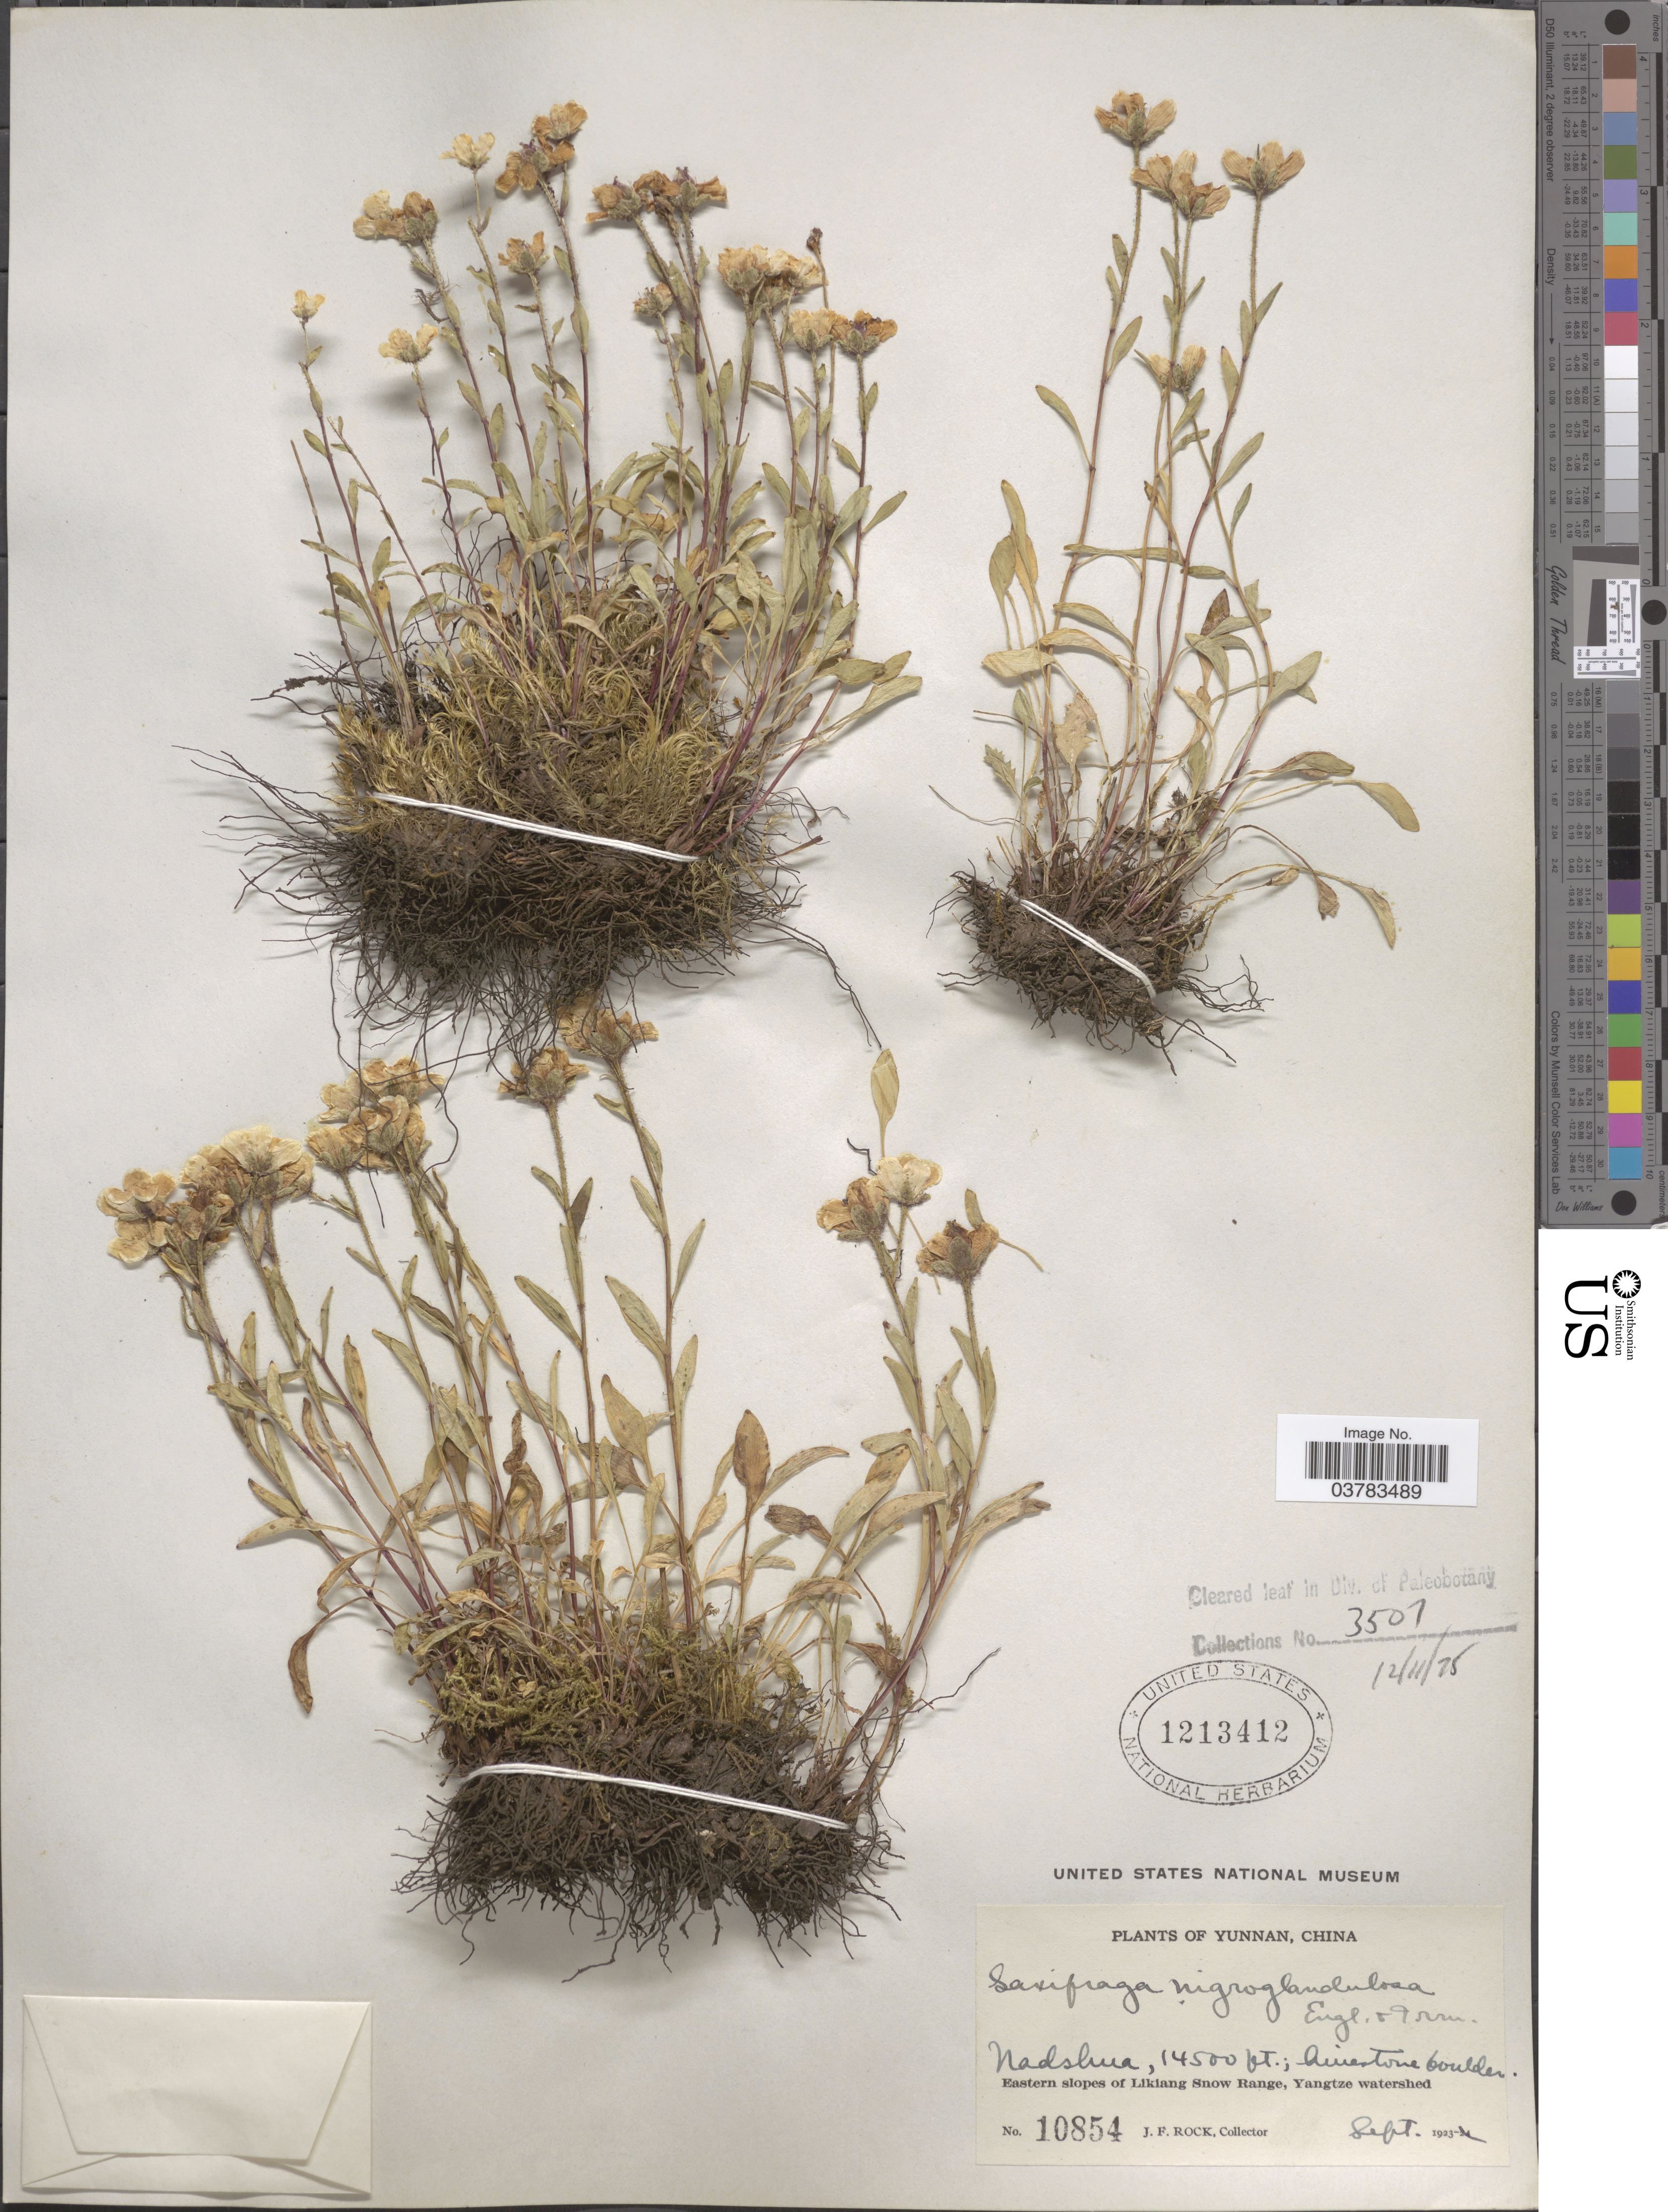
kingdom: Plantae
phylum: Tracheophyta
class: Magnoliopsida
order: Saxifragales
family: Saxifragaceae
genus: Saxifraga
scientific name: Saxifraga nigroglandulosa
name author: Engl. & Irmsch.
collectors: J. Rock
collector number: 10854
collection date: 1923-09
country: China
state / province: Yunnan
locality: Nadshua. Eastern slopes of Likiang Snow Range, Yangtze watershed.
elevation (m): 4420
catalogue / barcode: US 1213412